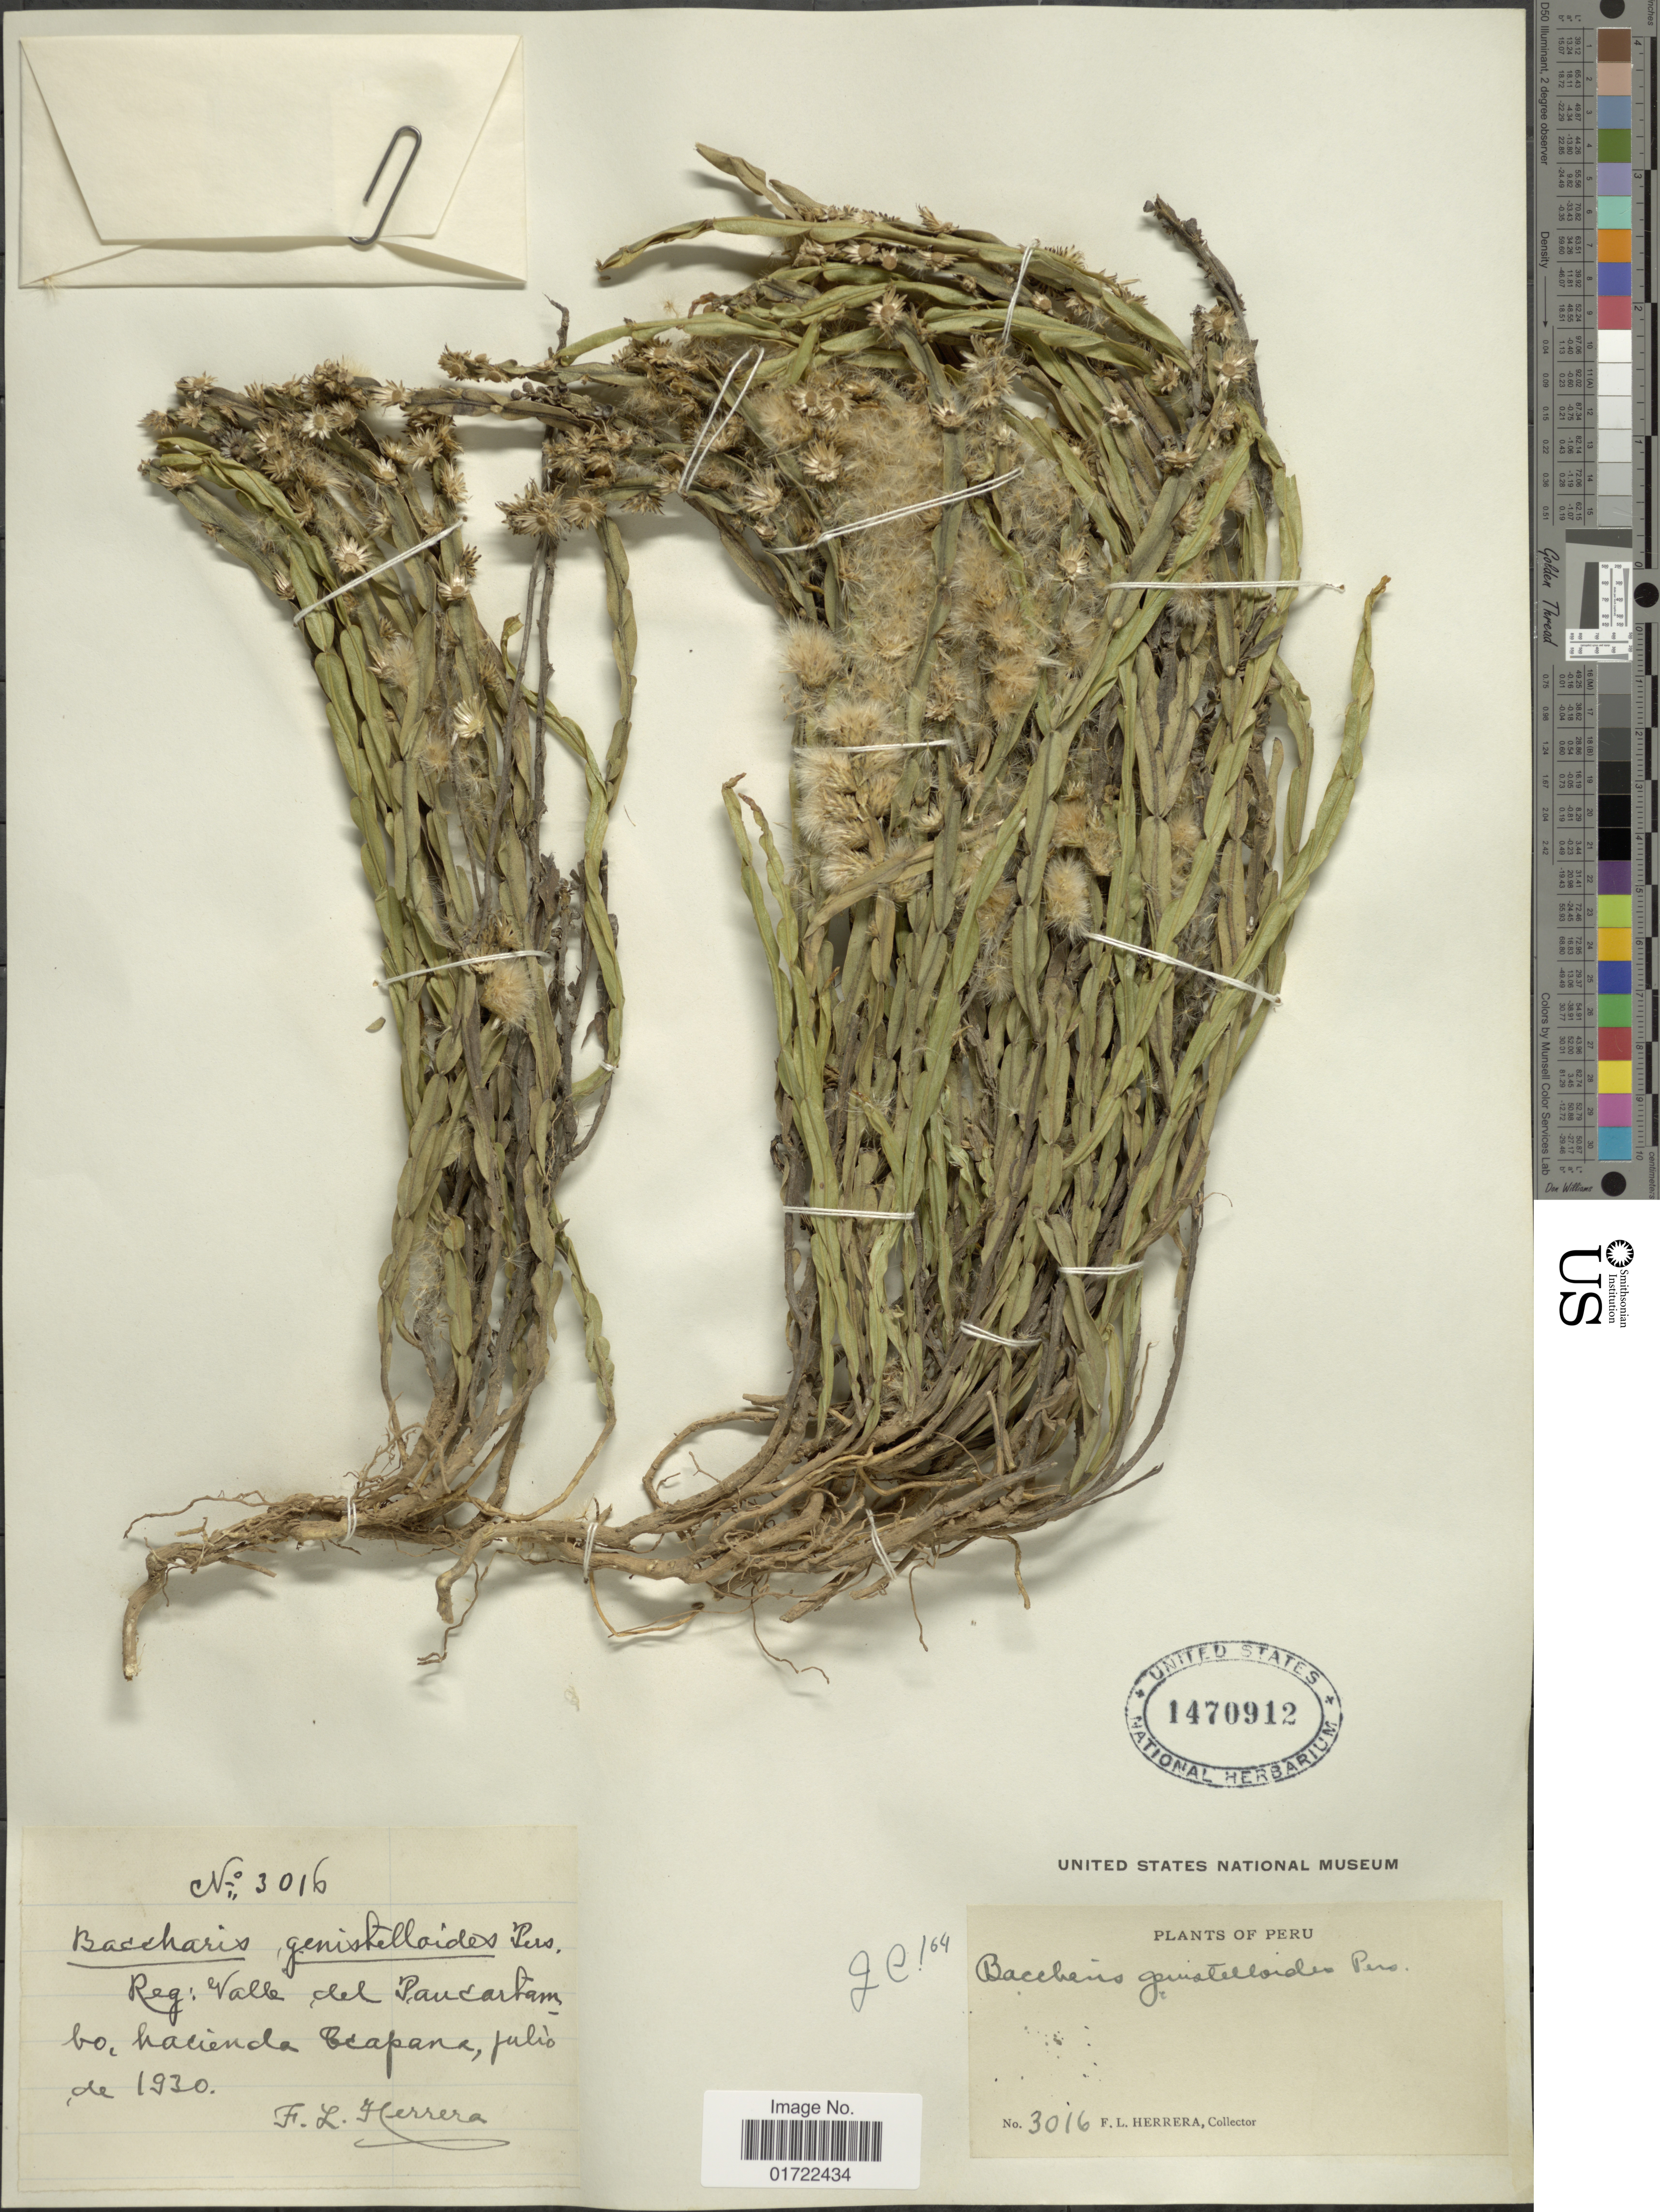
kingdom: Plantae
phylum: Tracheophyta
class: Magnoliopsida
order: Asterales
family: Asteraceae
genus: Baccharis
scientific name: Baccharis genistelloides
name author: (Lam.) Pers.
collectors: F. L. Herrera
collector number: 3016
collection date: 1930-07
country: Peru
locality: Reg: Valle del Paucarhambo, hacienda Capana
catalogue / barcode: US 1470912